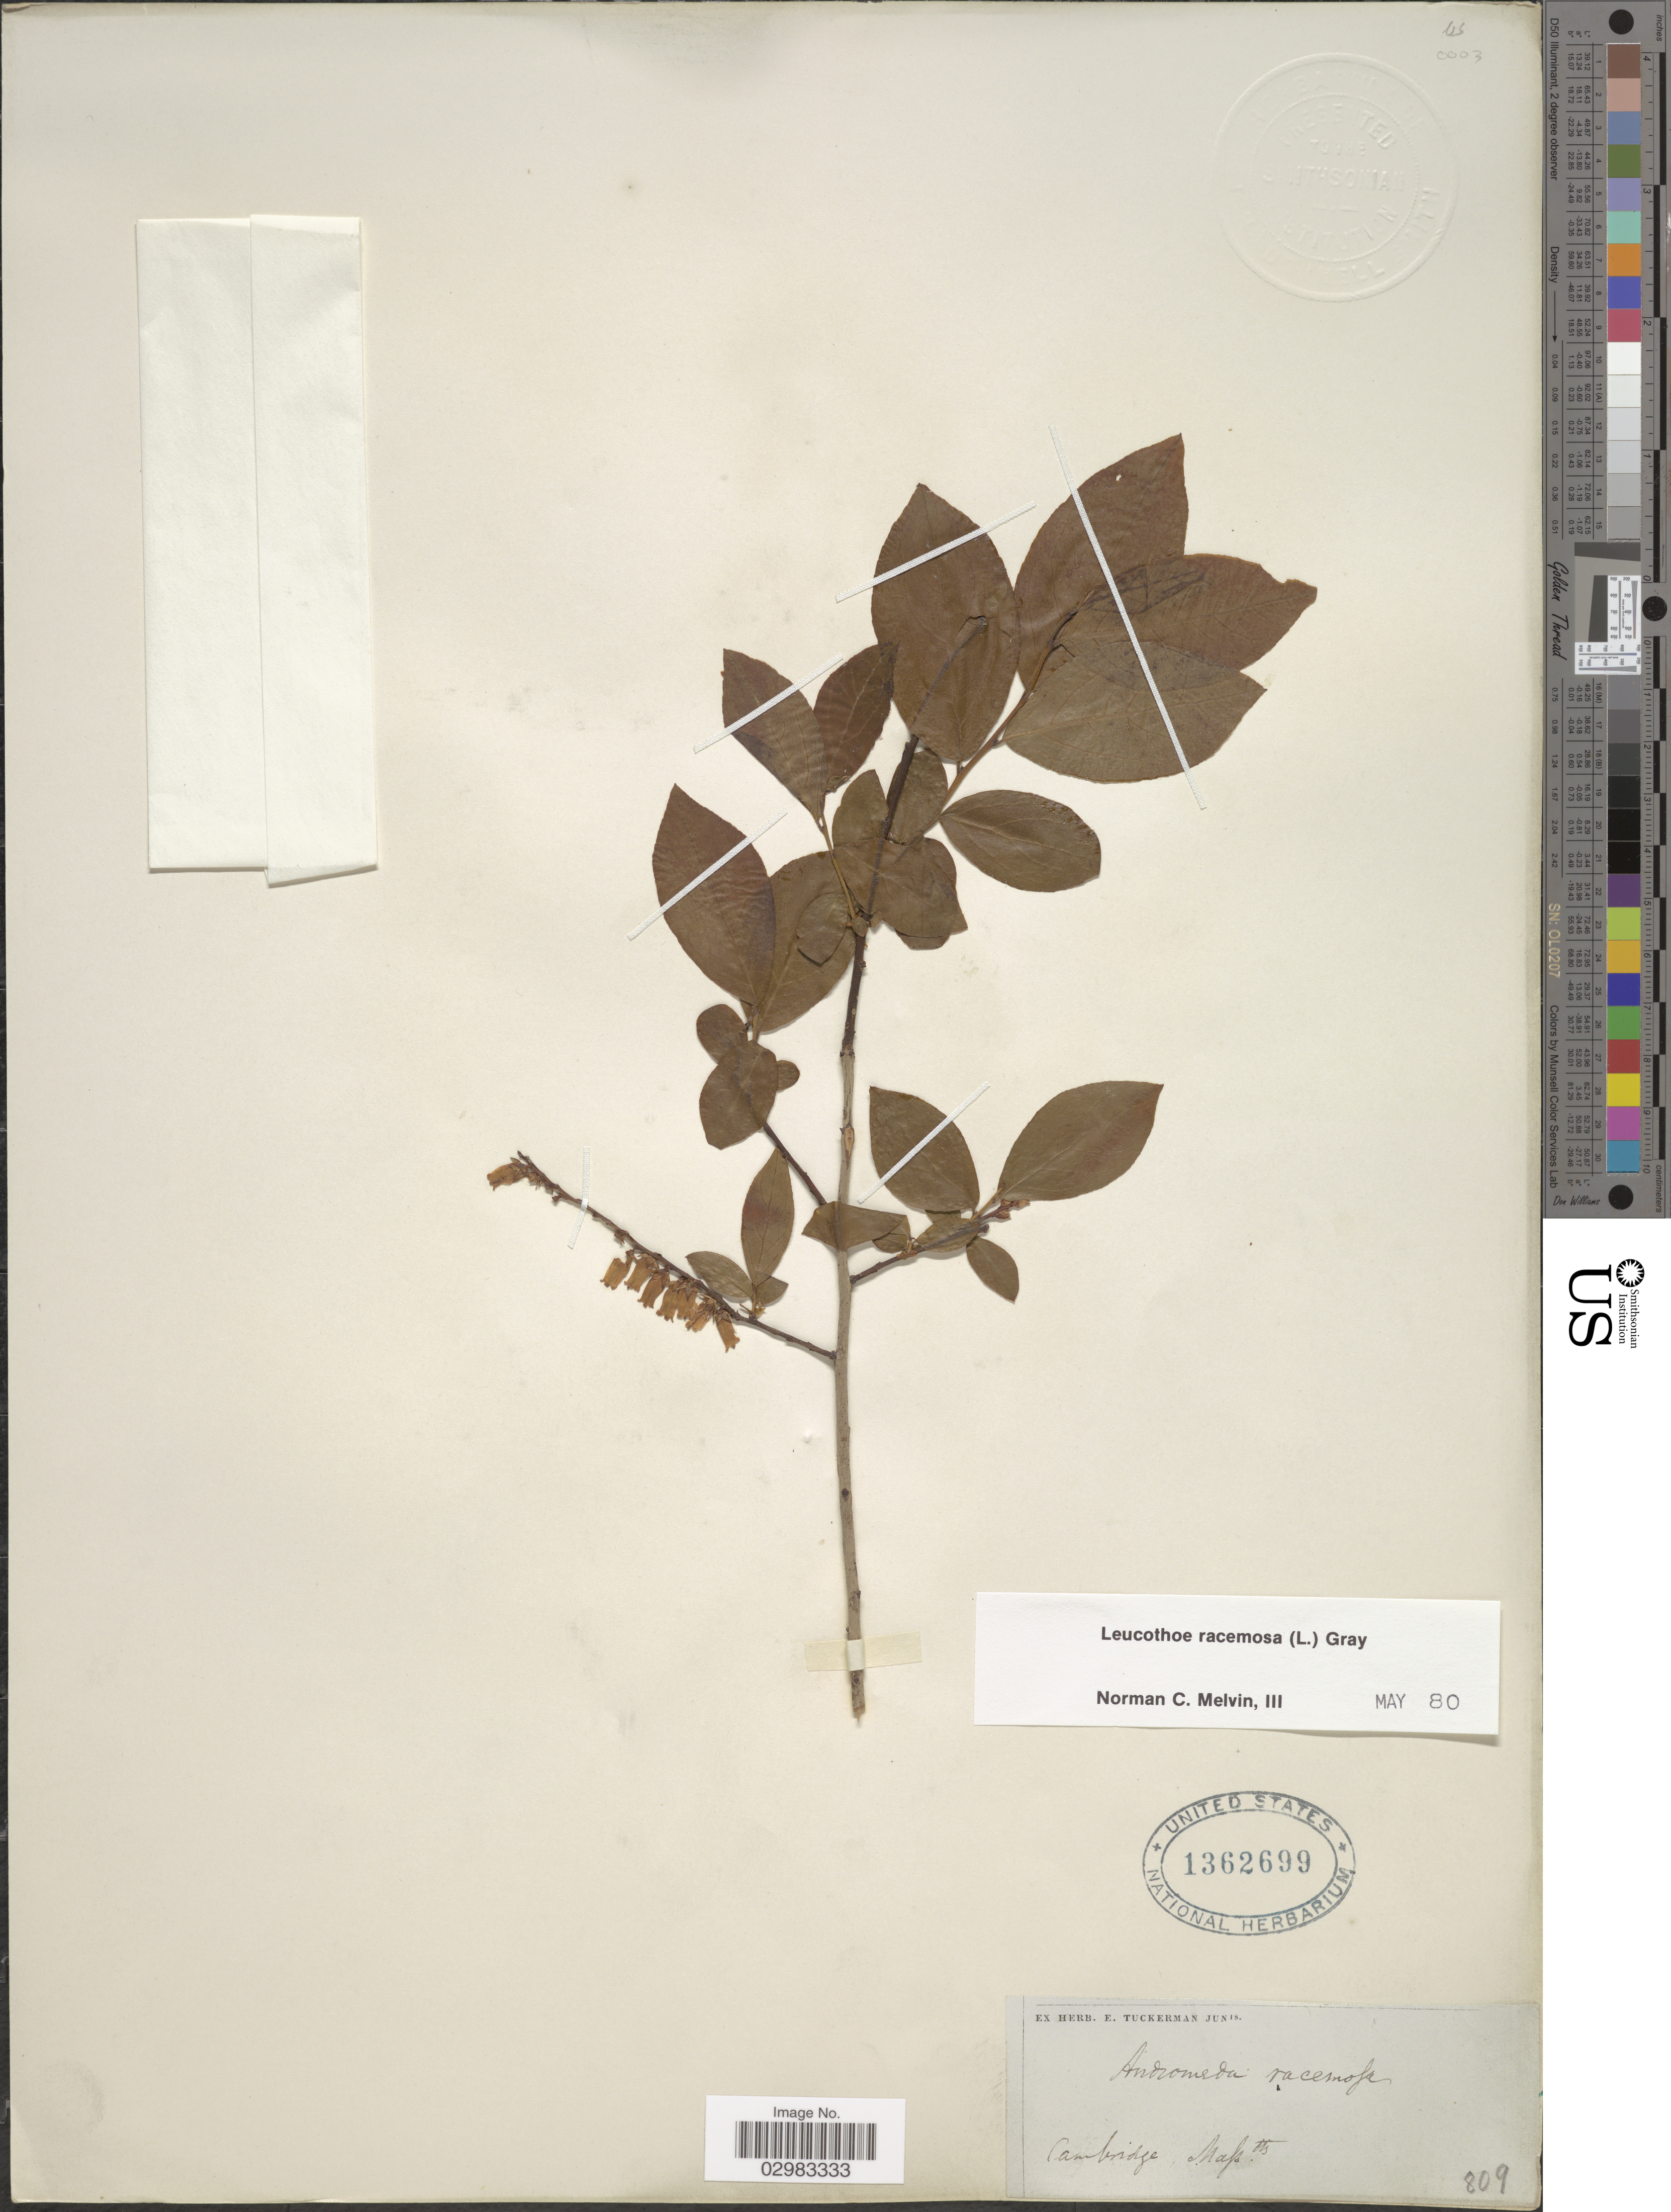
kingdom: Plantae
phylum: Tracheophyta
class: Magnoliopsida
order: Ericales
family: Ericaceae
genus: Leucothoe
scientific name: Leucothoë racemosa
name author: (L.) A. Gray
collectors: ex herb. E. Tuckerman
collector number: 809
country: United States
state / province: Massachusetts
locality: Cambridge.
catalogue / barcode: US 1362699